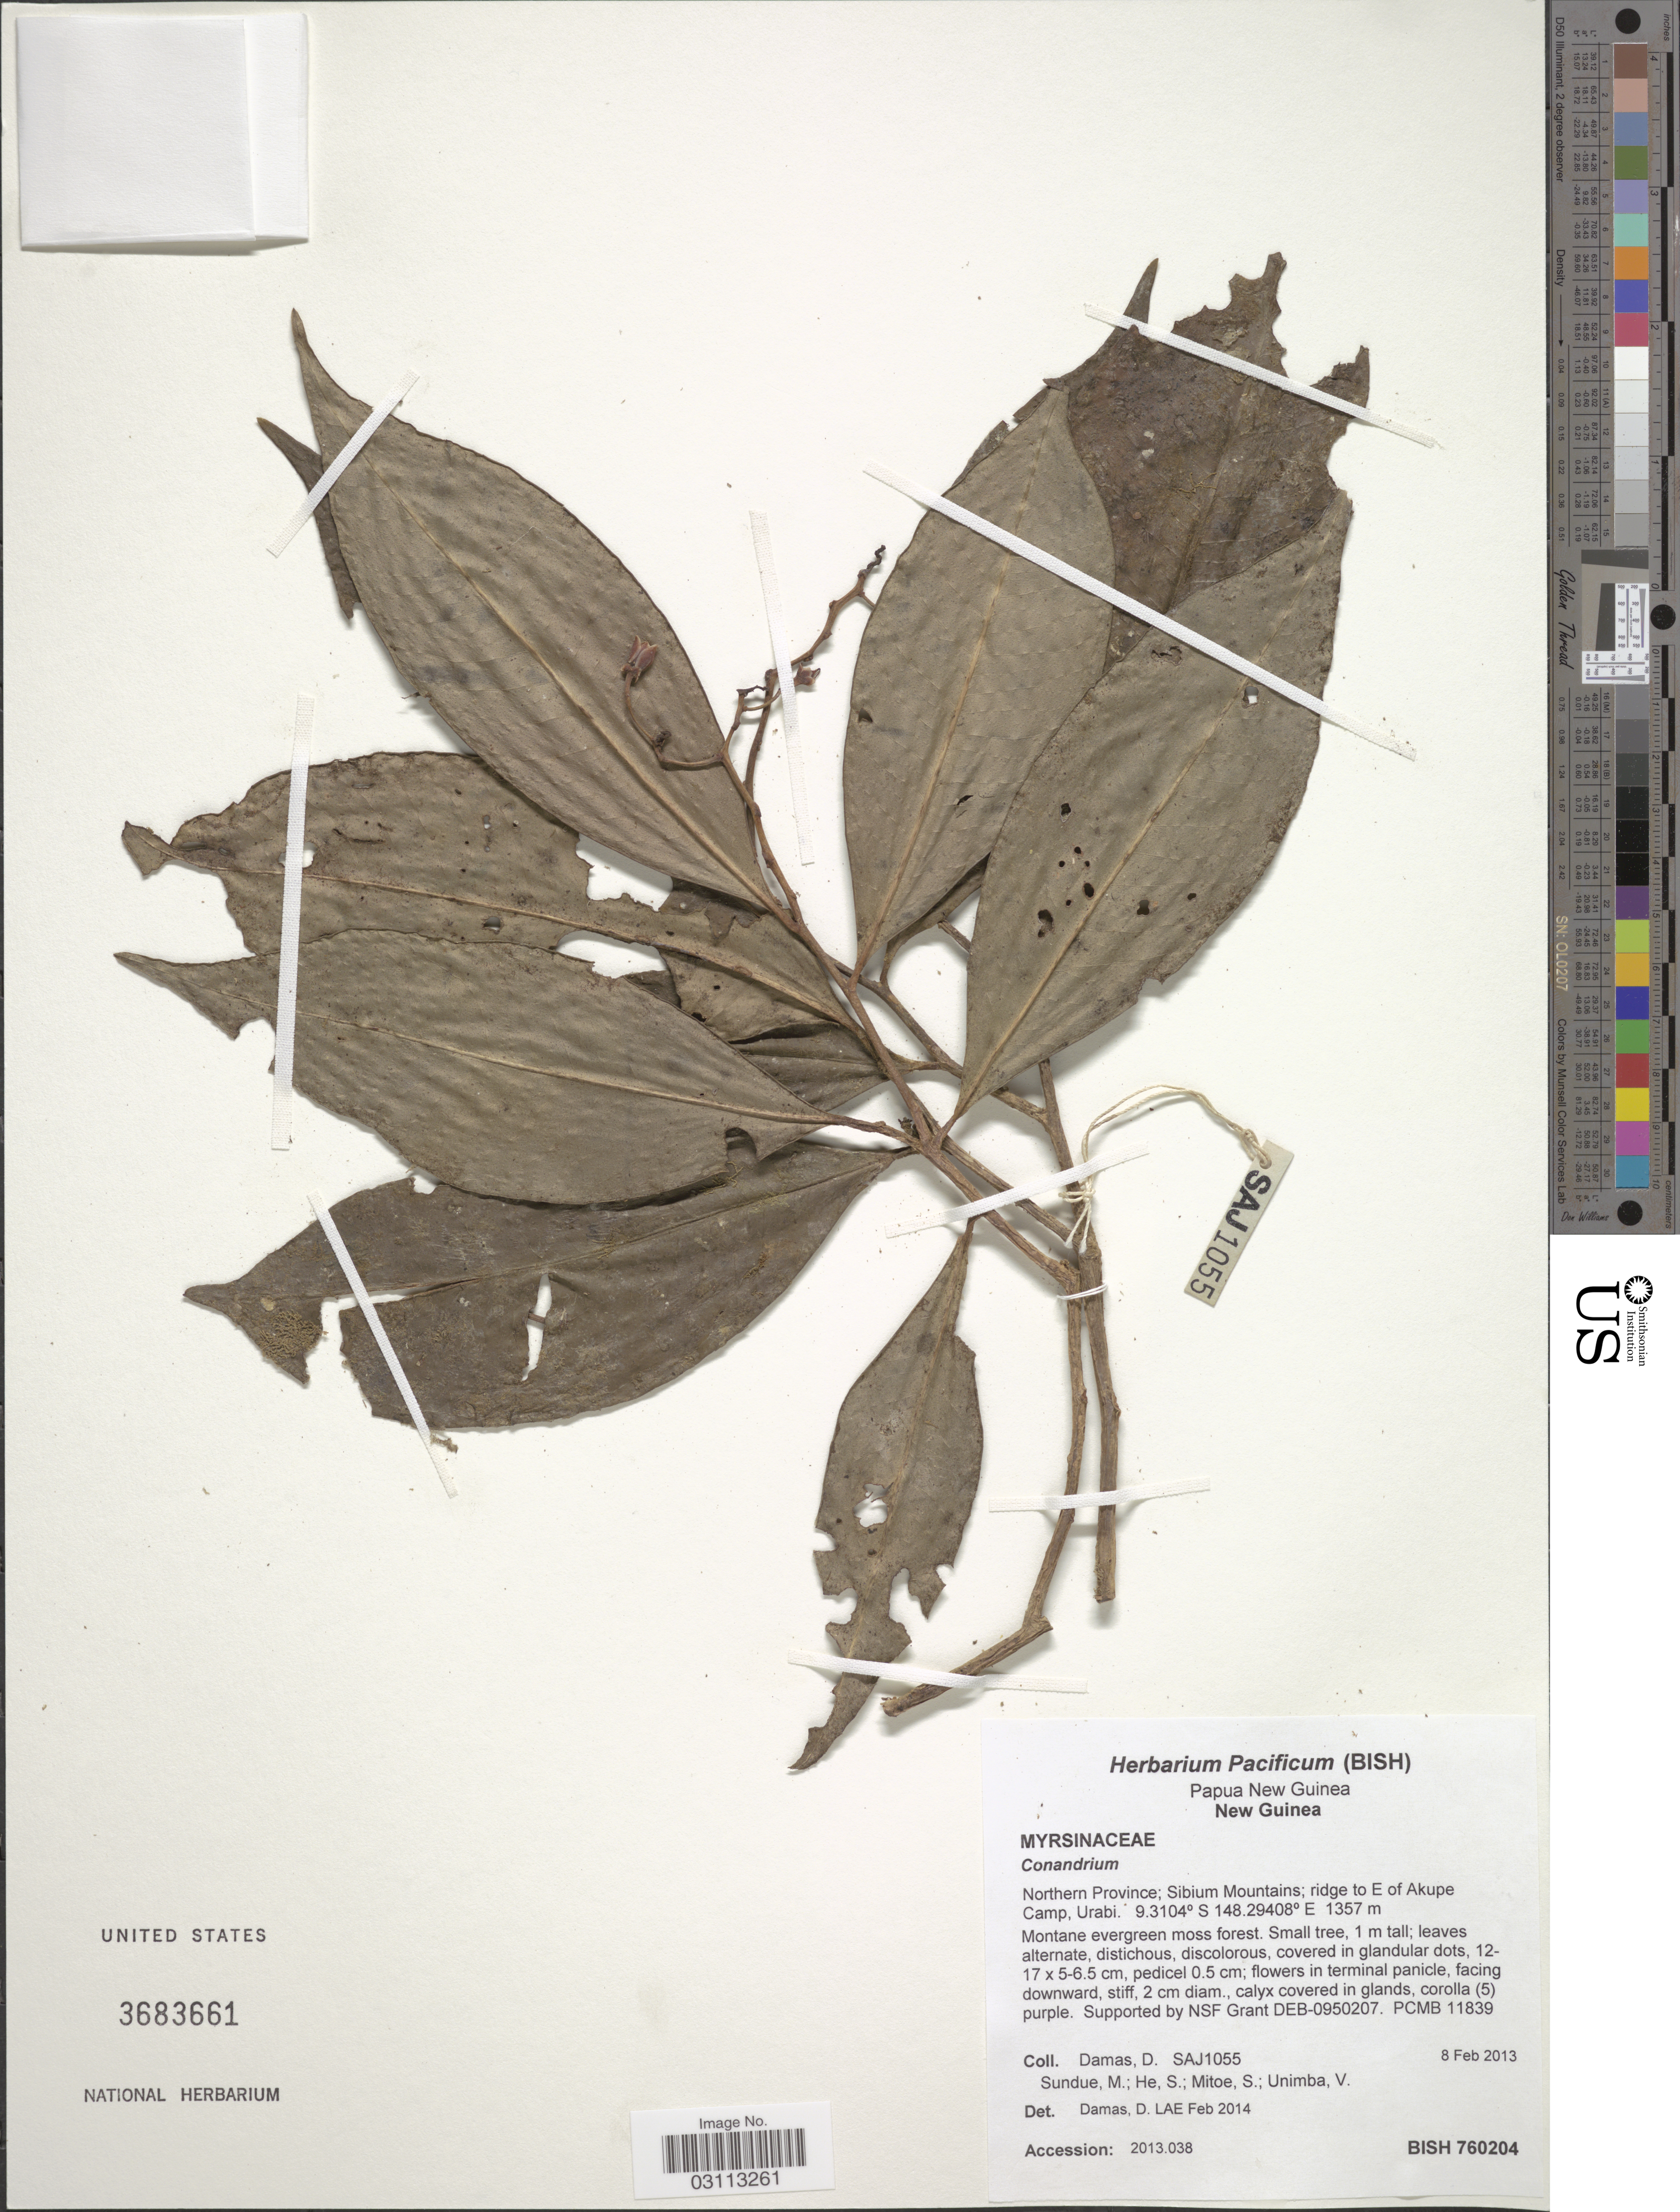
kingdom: Plantae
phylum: Tracheophyta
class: Magnoliopsida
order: Ericales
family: Primulaceae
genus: Conandrium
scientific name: Conandrium polyanthum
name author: (Lauterb. & K. Schum.) Mez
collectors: D. Damas, M. Sundue, S. He, S. Mitoe & V. Unimba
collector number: SAJ1055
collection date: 2013-02-08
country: Papua New Guinea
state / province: Northern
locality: New Guinea. Northern Province; Sibium Mountains; ridge to E of Akupe Camp, Urabi.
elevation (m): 1357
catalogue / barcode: US 3683661